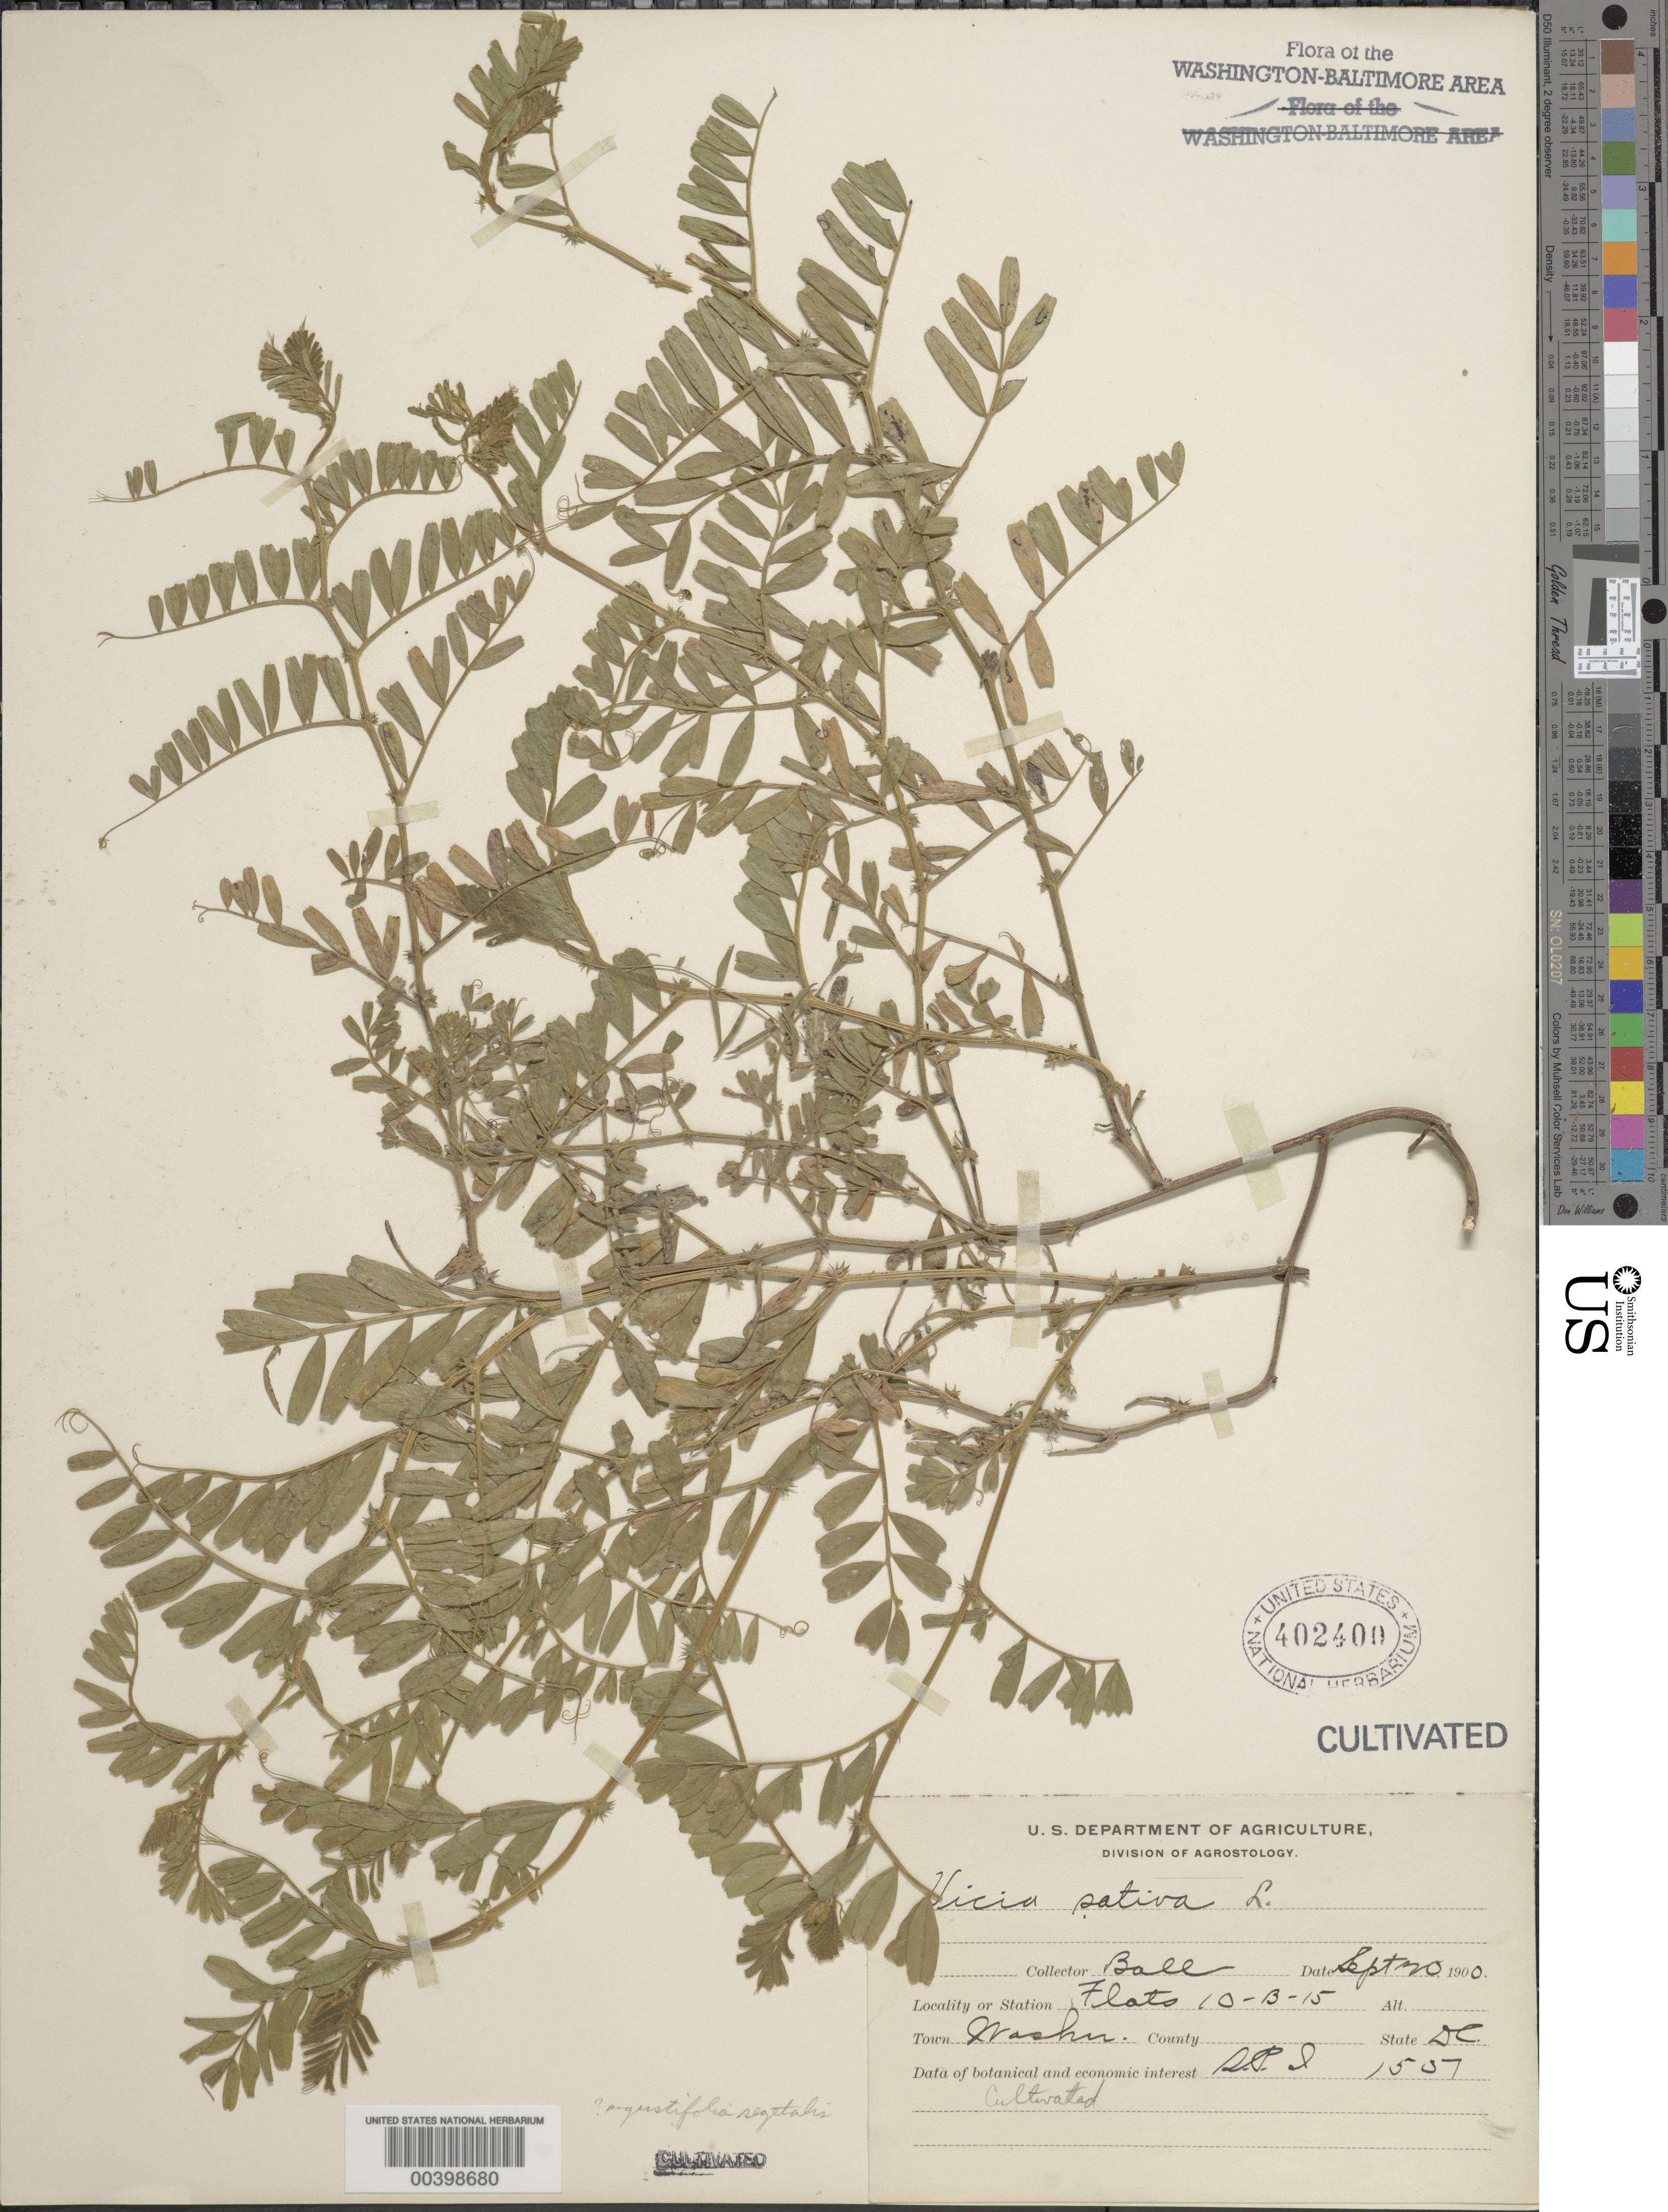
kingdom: Plantae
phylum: Tracheophyta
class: Magnoliopsida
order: Fabales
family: Fabaceae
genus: Vicia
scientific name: Vicia sativa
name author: L.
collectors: -- Ball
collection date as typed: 20 Sep 1900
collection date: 1900-09-20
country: United States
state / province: District of Columbia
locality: Cultivated at the Dept of Agr. Flat 10 B 15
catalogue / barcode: US 402400